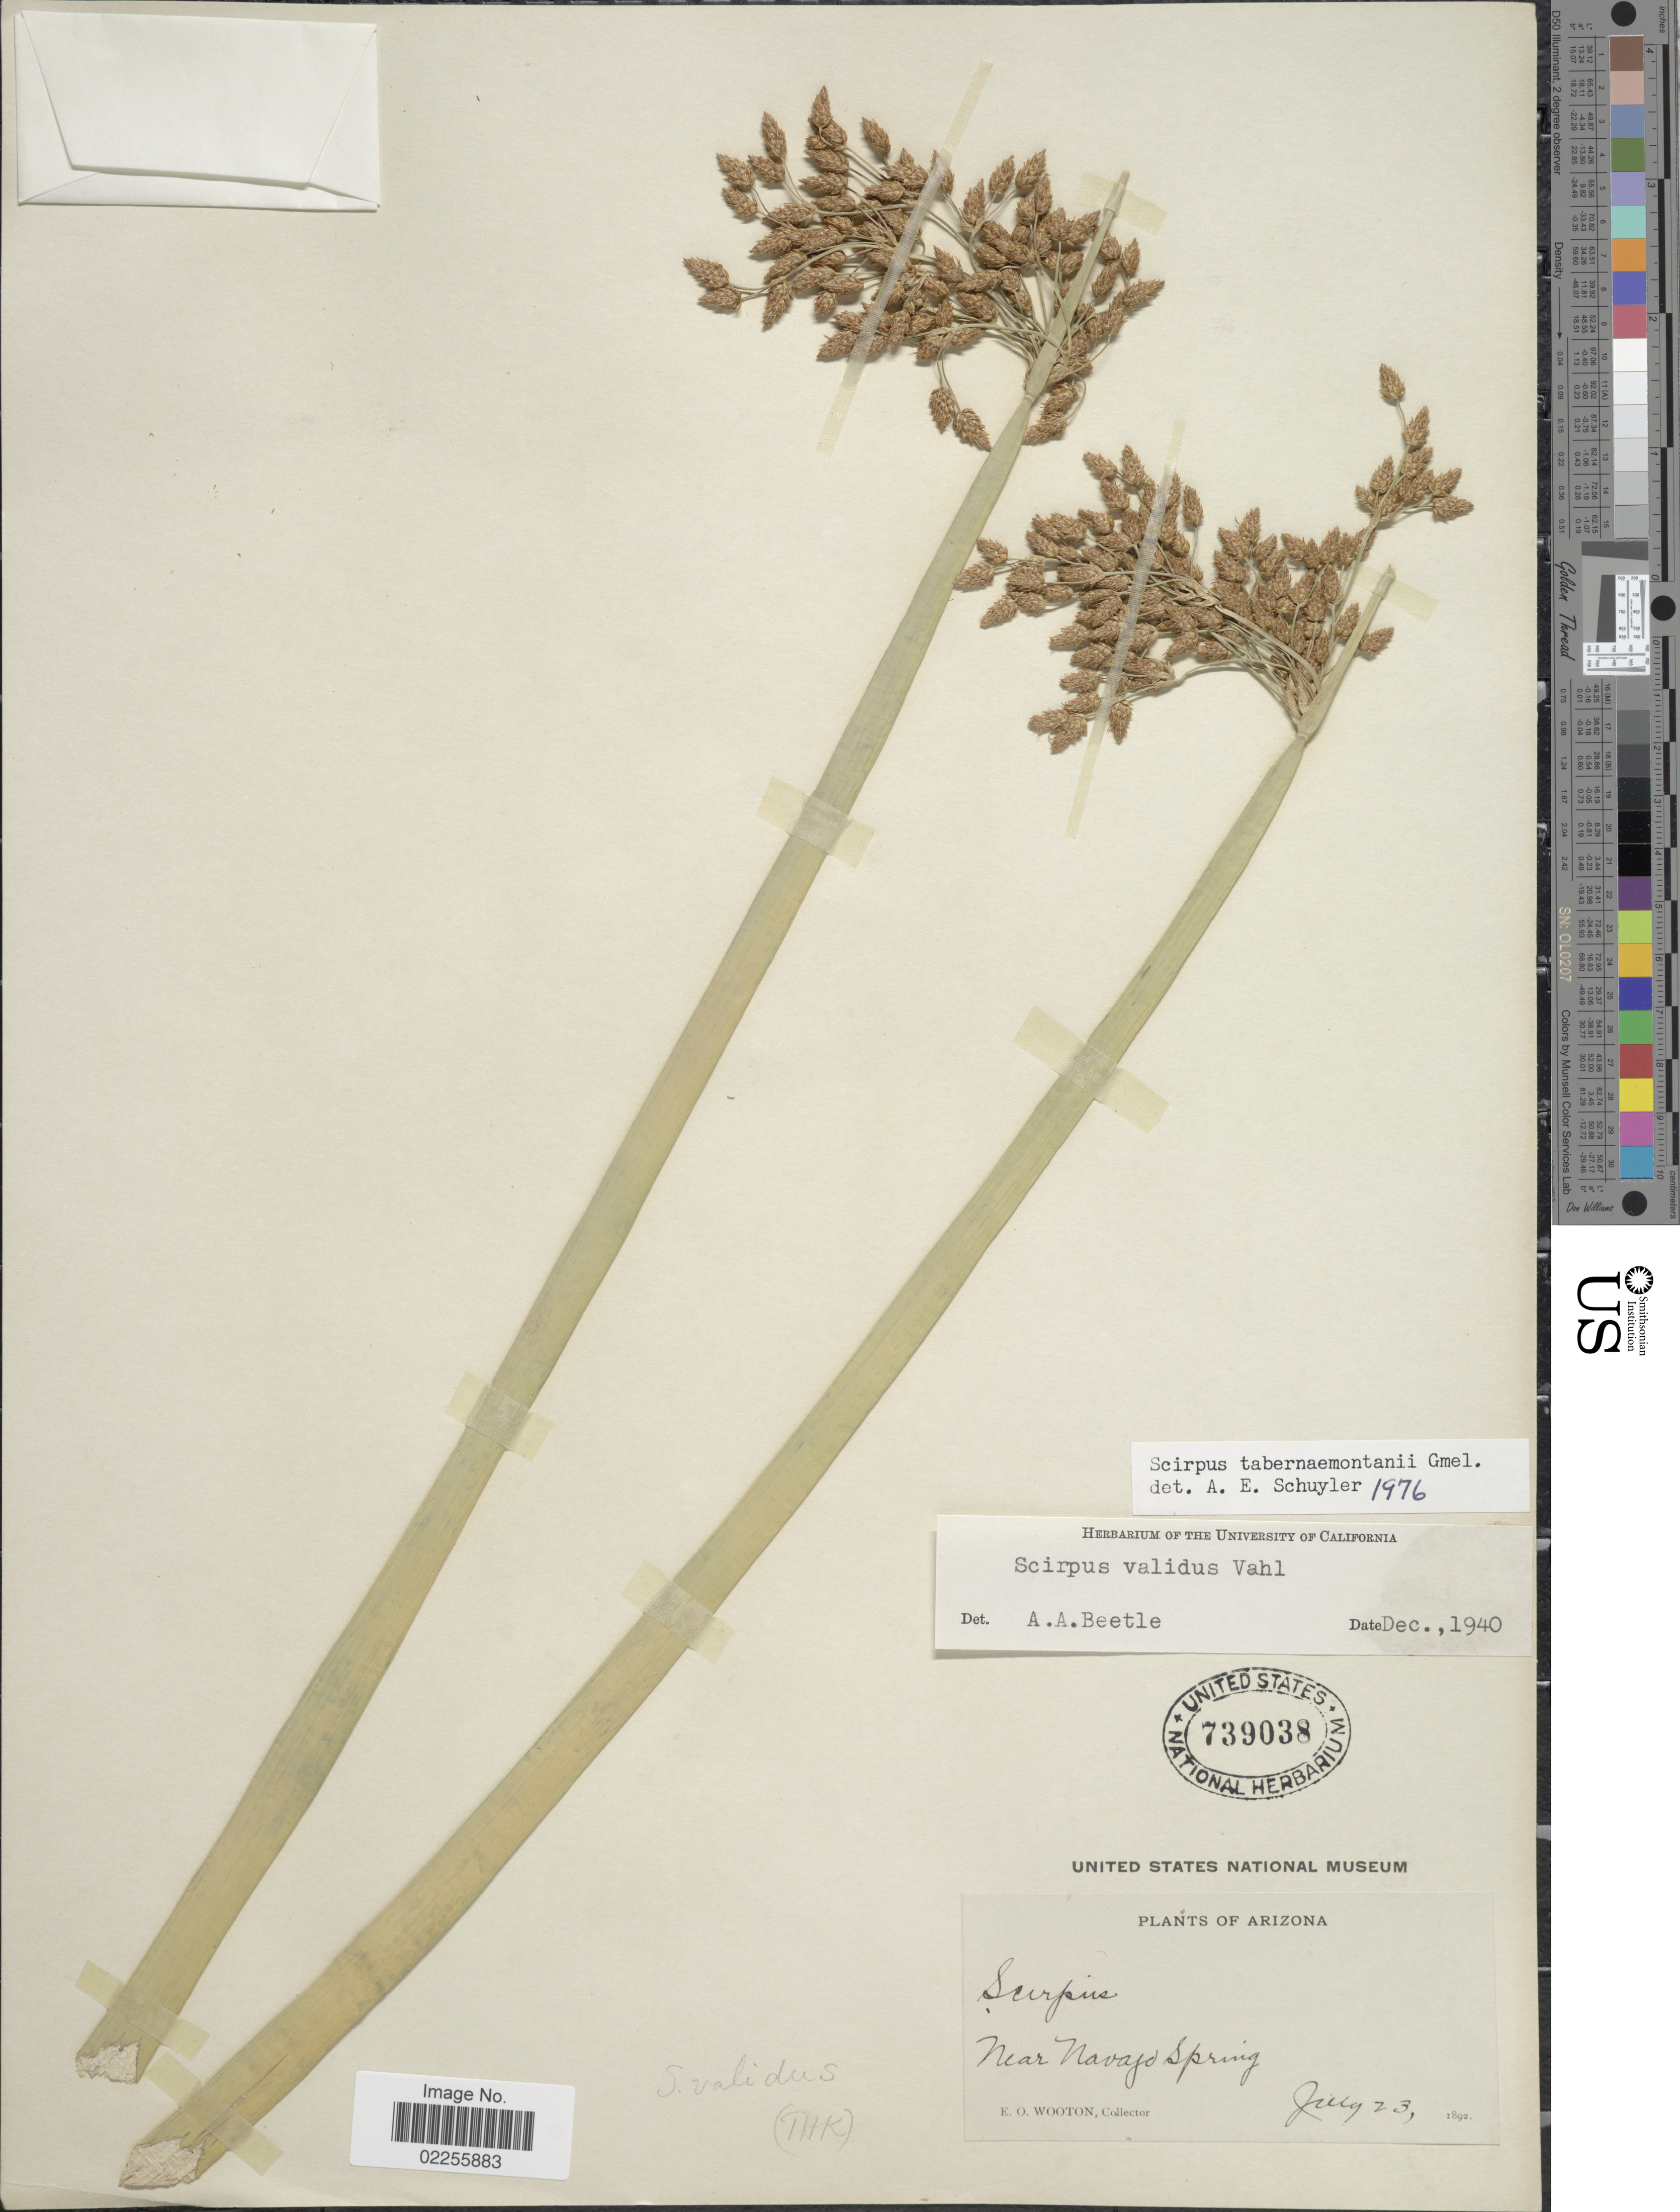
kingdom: Plantae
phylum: Tracheophyta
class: Liliopsida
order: Poales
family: Cyperaceae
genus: Schoenoplectus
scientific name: Schoenoplectus tabernaemontani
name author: (C.C. Gmel.) Palla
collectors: E. O. Wooton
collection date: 1892-07-23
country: United States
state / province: Arizona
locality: Near Navajo Spring.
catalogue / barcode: US 739038